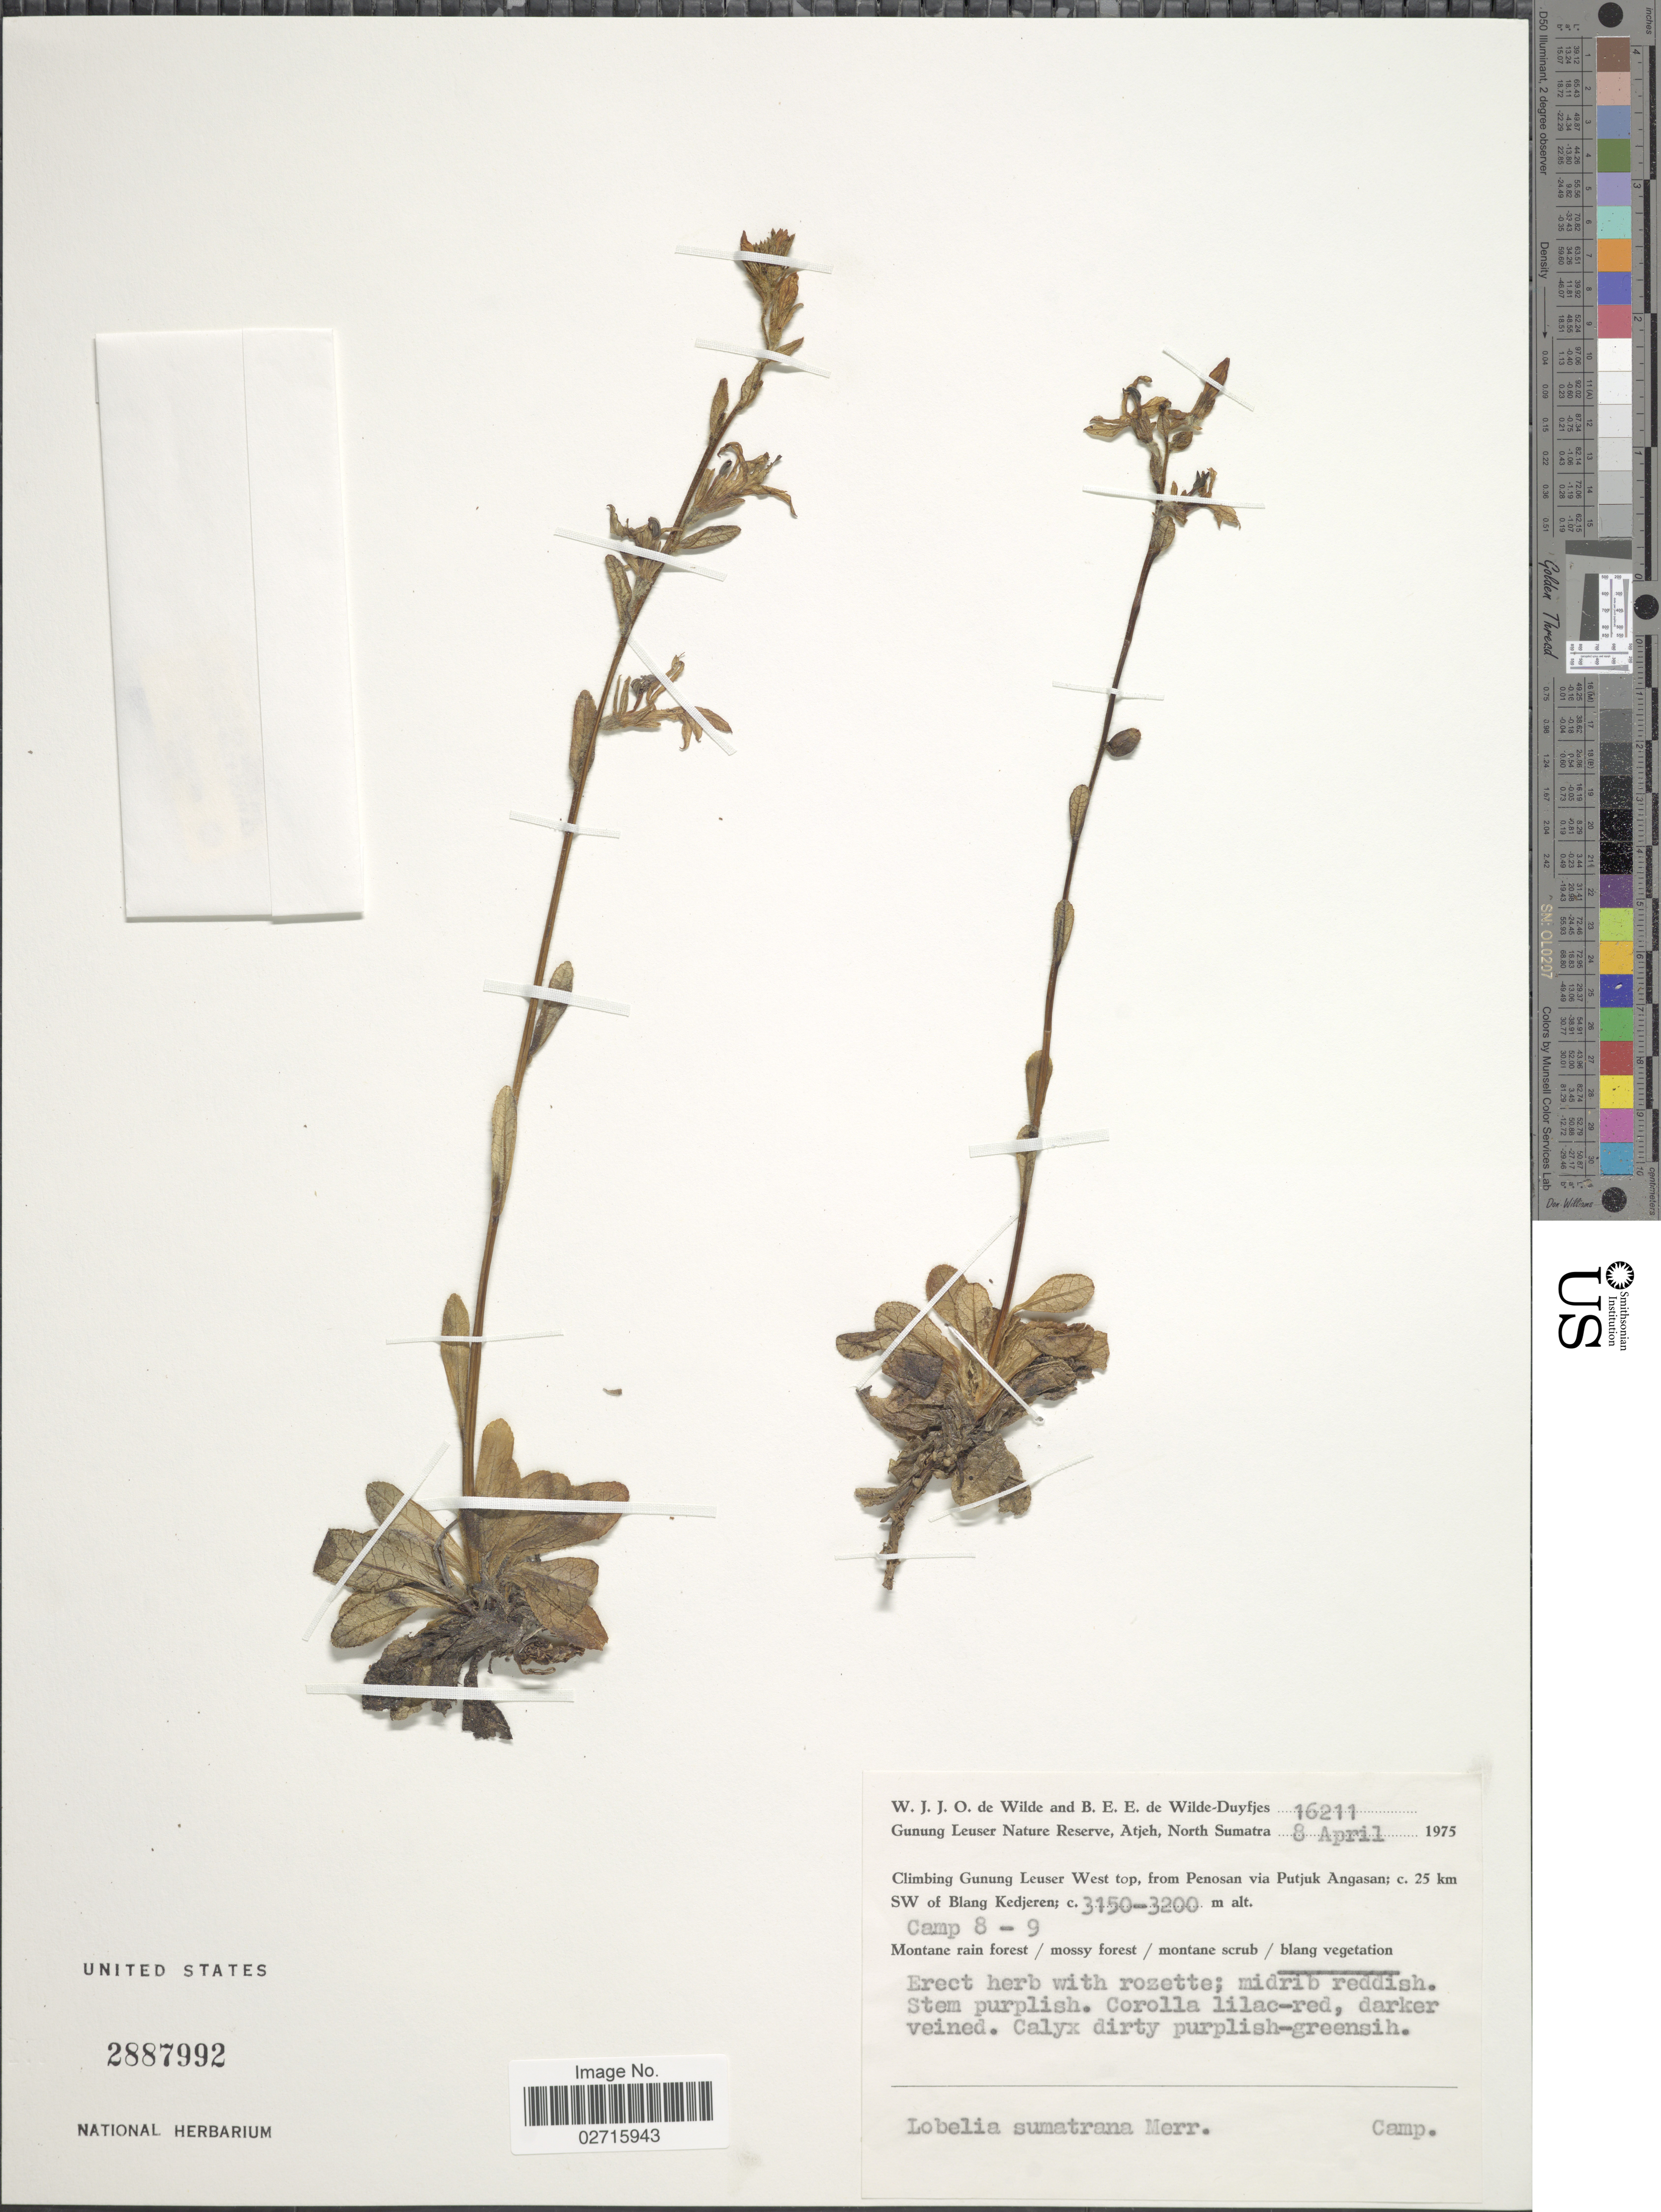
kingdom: Plantae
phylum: Tracheophyta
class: Magnoliopsida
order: Asterales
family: Campanulaceae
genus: Lobelia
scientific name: Lobelia sumatrana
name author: Merr.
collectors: W. J. de Wilde & B. E. de Wilde-Duyfjes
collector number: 16211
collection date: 1975-04-08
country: Indonesia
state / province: Sumatra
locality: Gunung Leuser Nature Reserve, Atjeh, North Sumatra, Climbing Gunung Leuser West top, from Penosan via Putjuk Angasan; c. 25 km SW of Klang Kedjeren, Camp 9-9.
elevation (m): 3150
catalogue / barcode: US 2887992